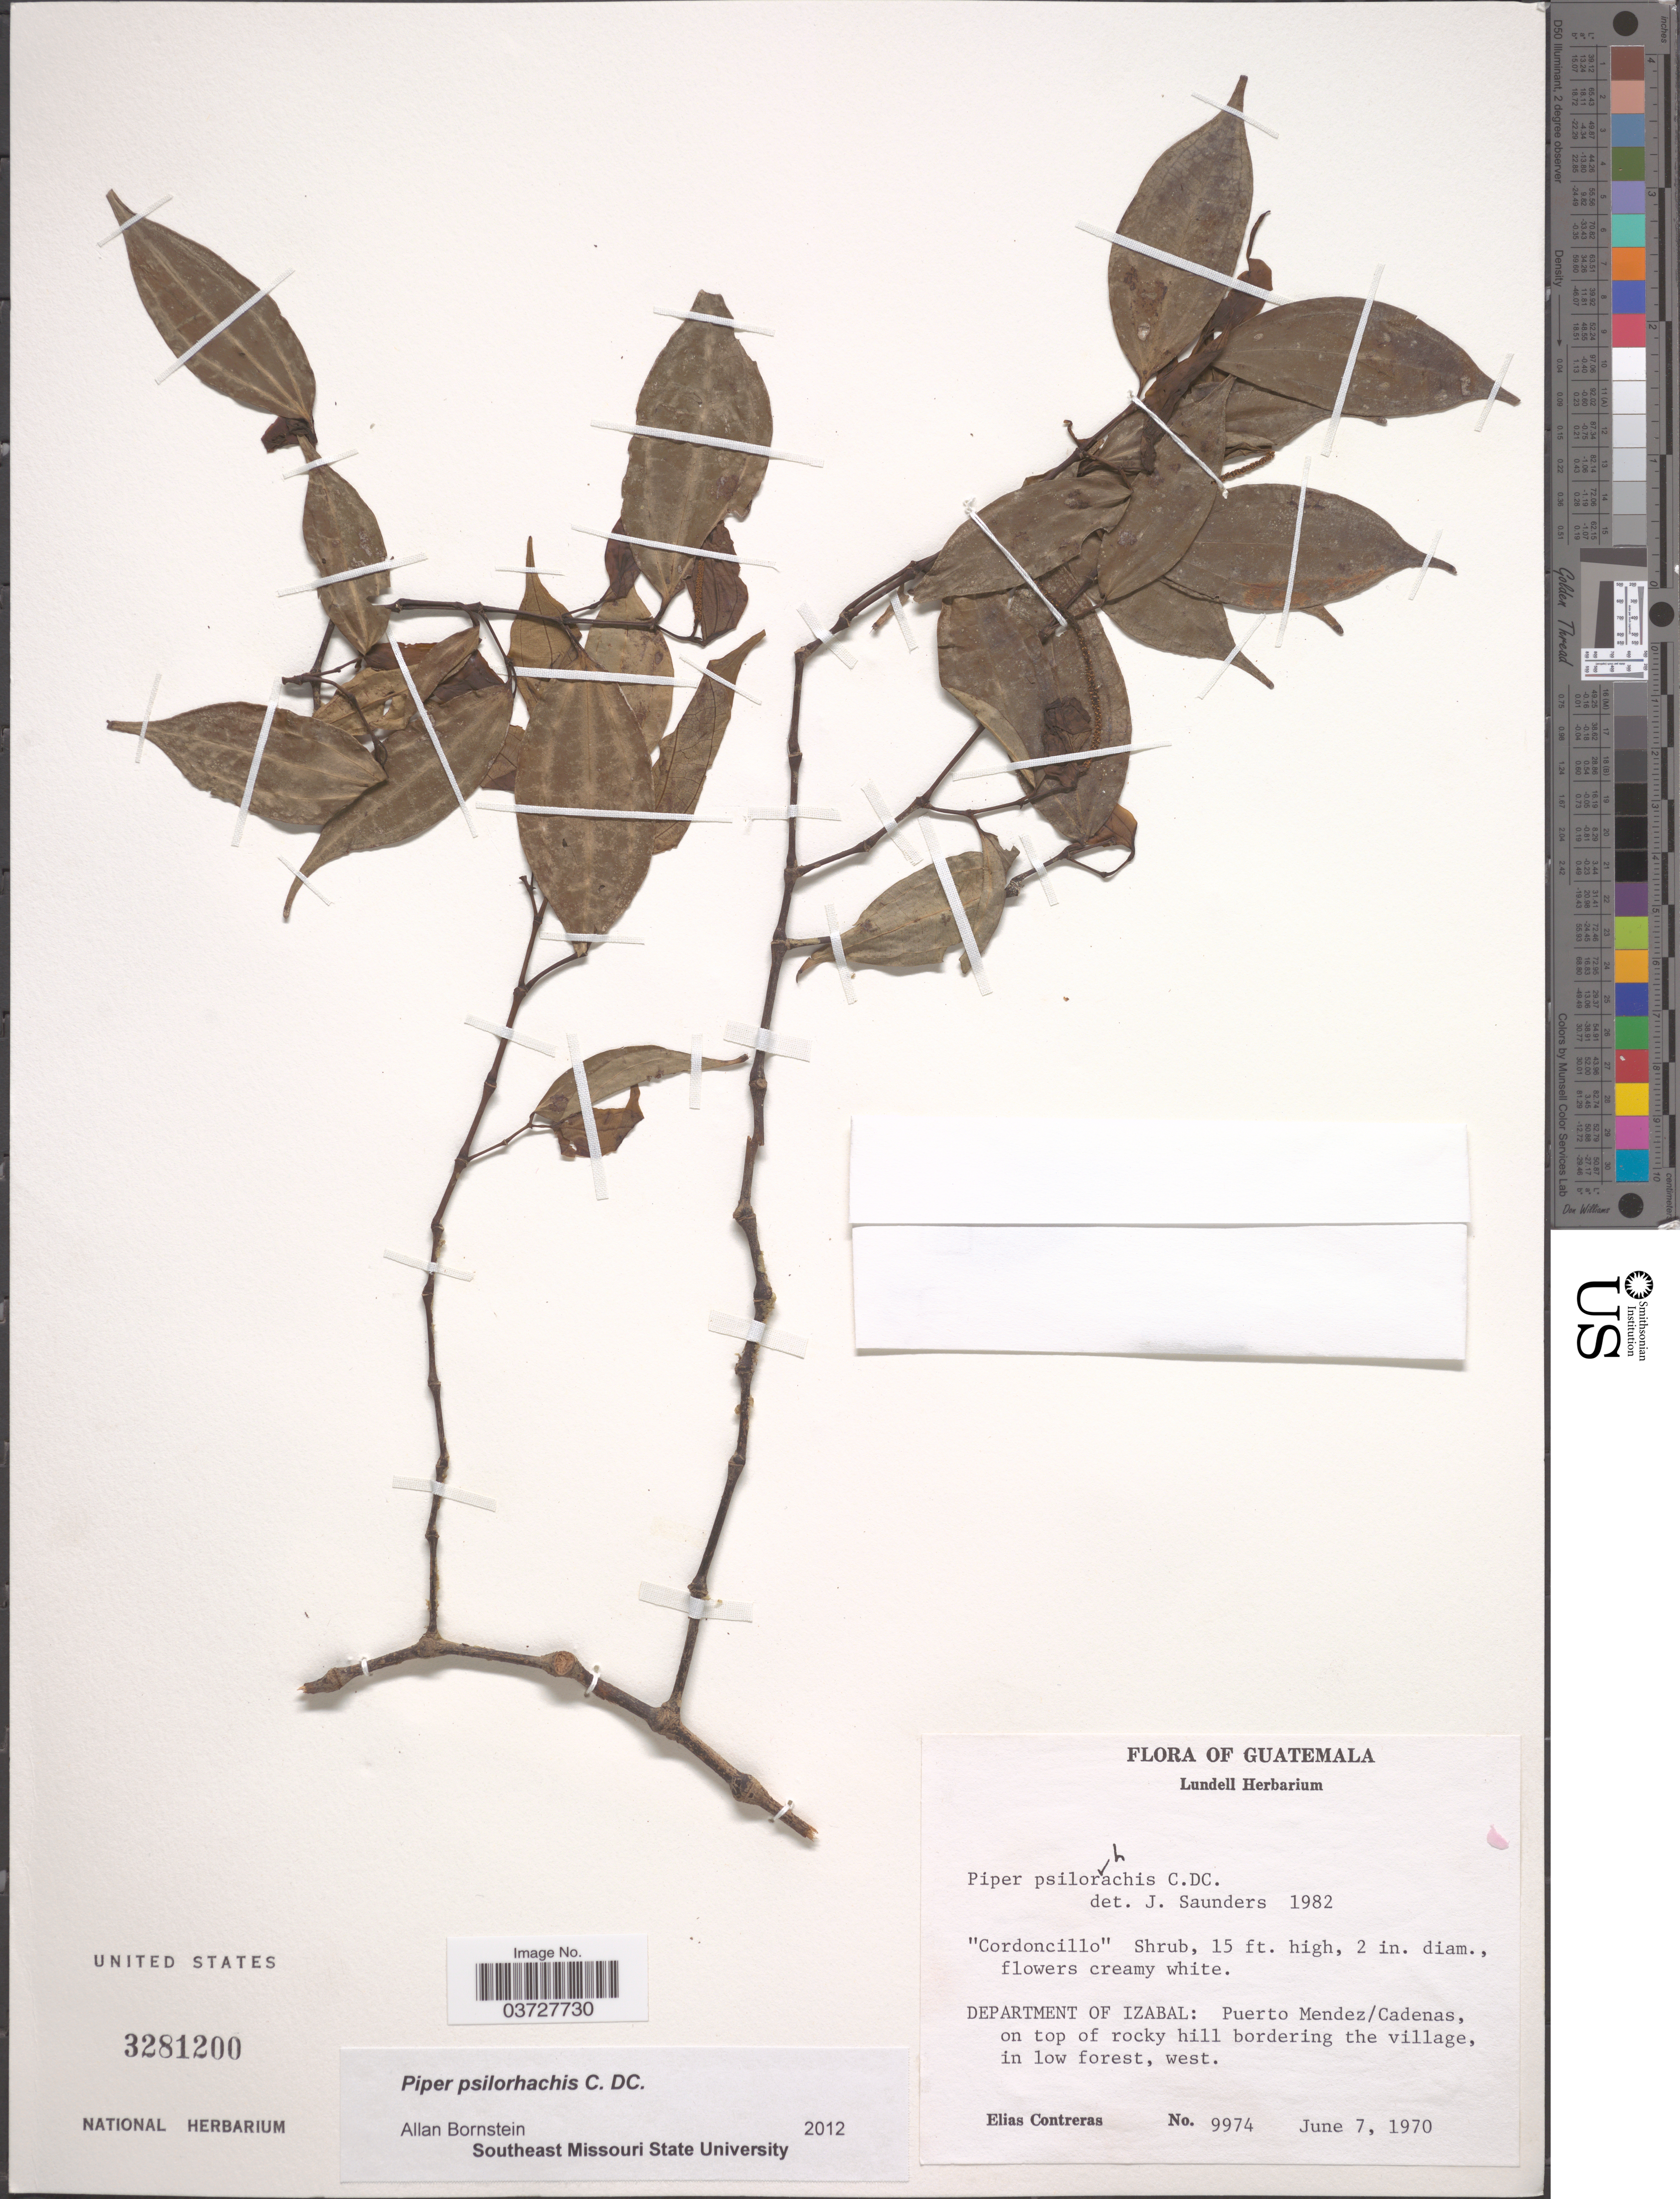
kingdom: Plantae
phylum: Tracheophyta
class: Magnoliopsida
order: Piperales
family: Piperaceae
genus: Piper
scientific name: Piper psilorhachis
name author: C. DC.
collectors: E. Contreras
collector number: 9974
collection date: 1970-06-07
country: Guatemala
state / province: Izabal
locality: Department of Izabal: Puerto Mendez/Cadenas, on top of rocky hill bordering the village, in low forest, west.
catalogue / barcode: US 3281200